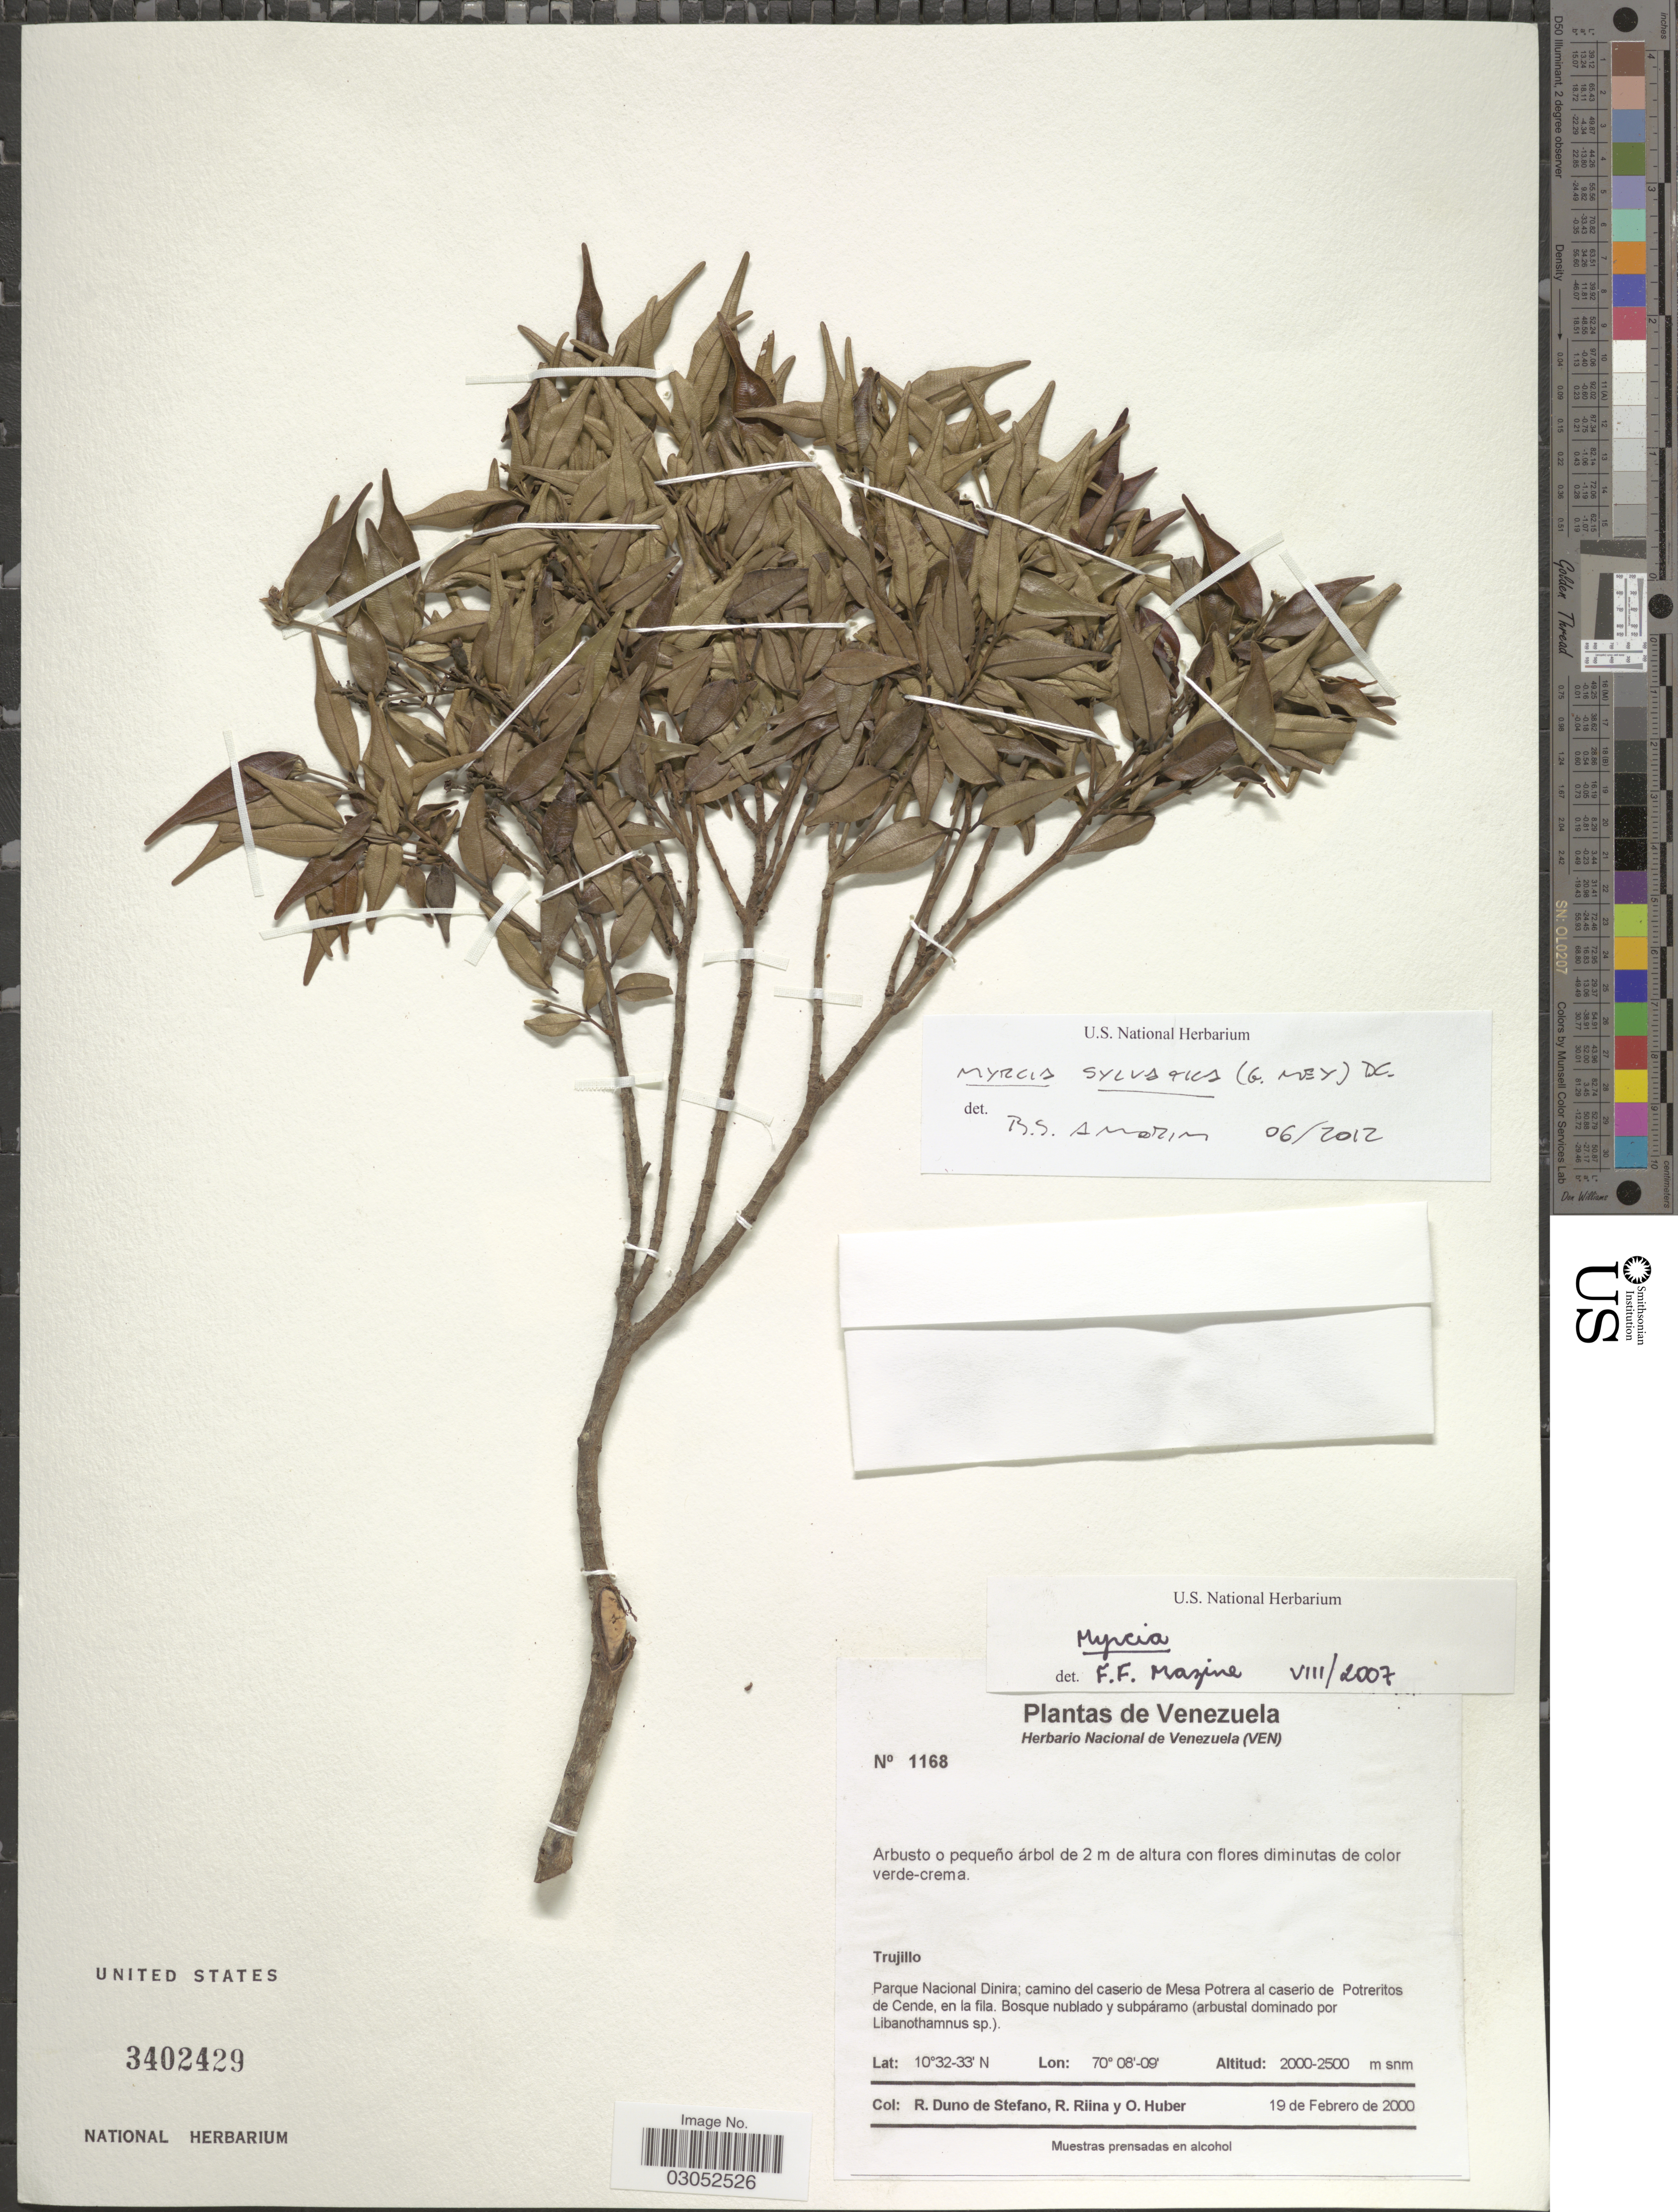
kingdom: Plantae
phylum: Tracheophyta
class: Magnoliopsida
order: Myrtales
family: Myrtaceae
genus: Myrcia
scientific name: Myrcia sylvatica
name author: (G. Mey.) DC.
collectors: R. Duno de Stefano, R. Riina & O. Huber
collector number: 1168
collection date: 2000-02-19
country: Venezuela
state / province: Trujillo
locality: Parque Nacional Dinira; camino del caserio de Mesa Potrera al caserio de Potreritos de Cende, en la fila.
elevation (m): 2000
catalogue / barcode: US 3402429